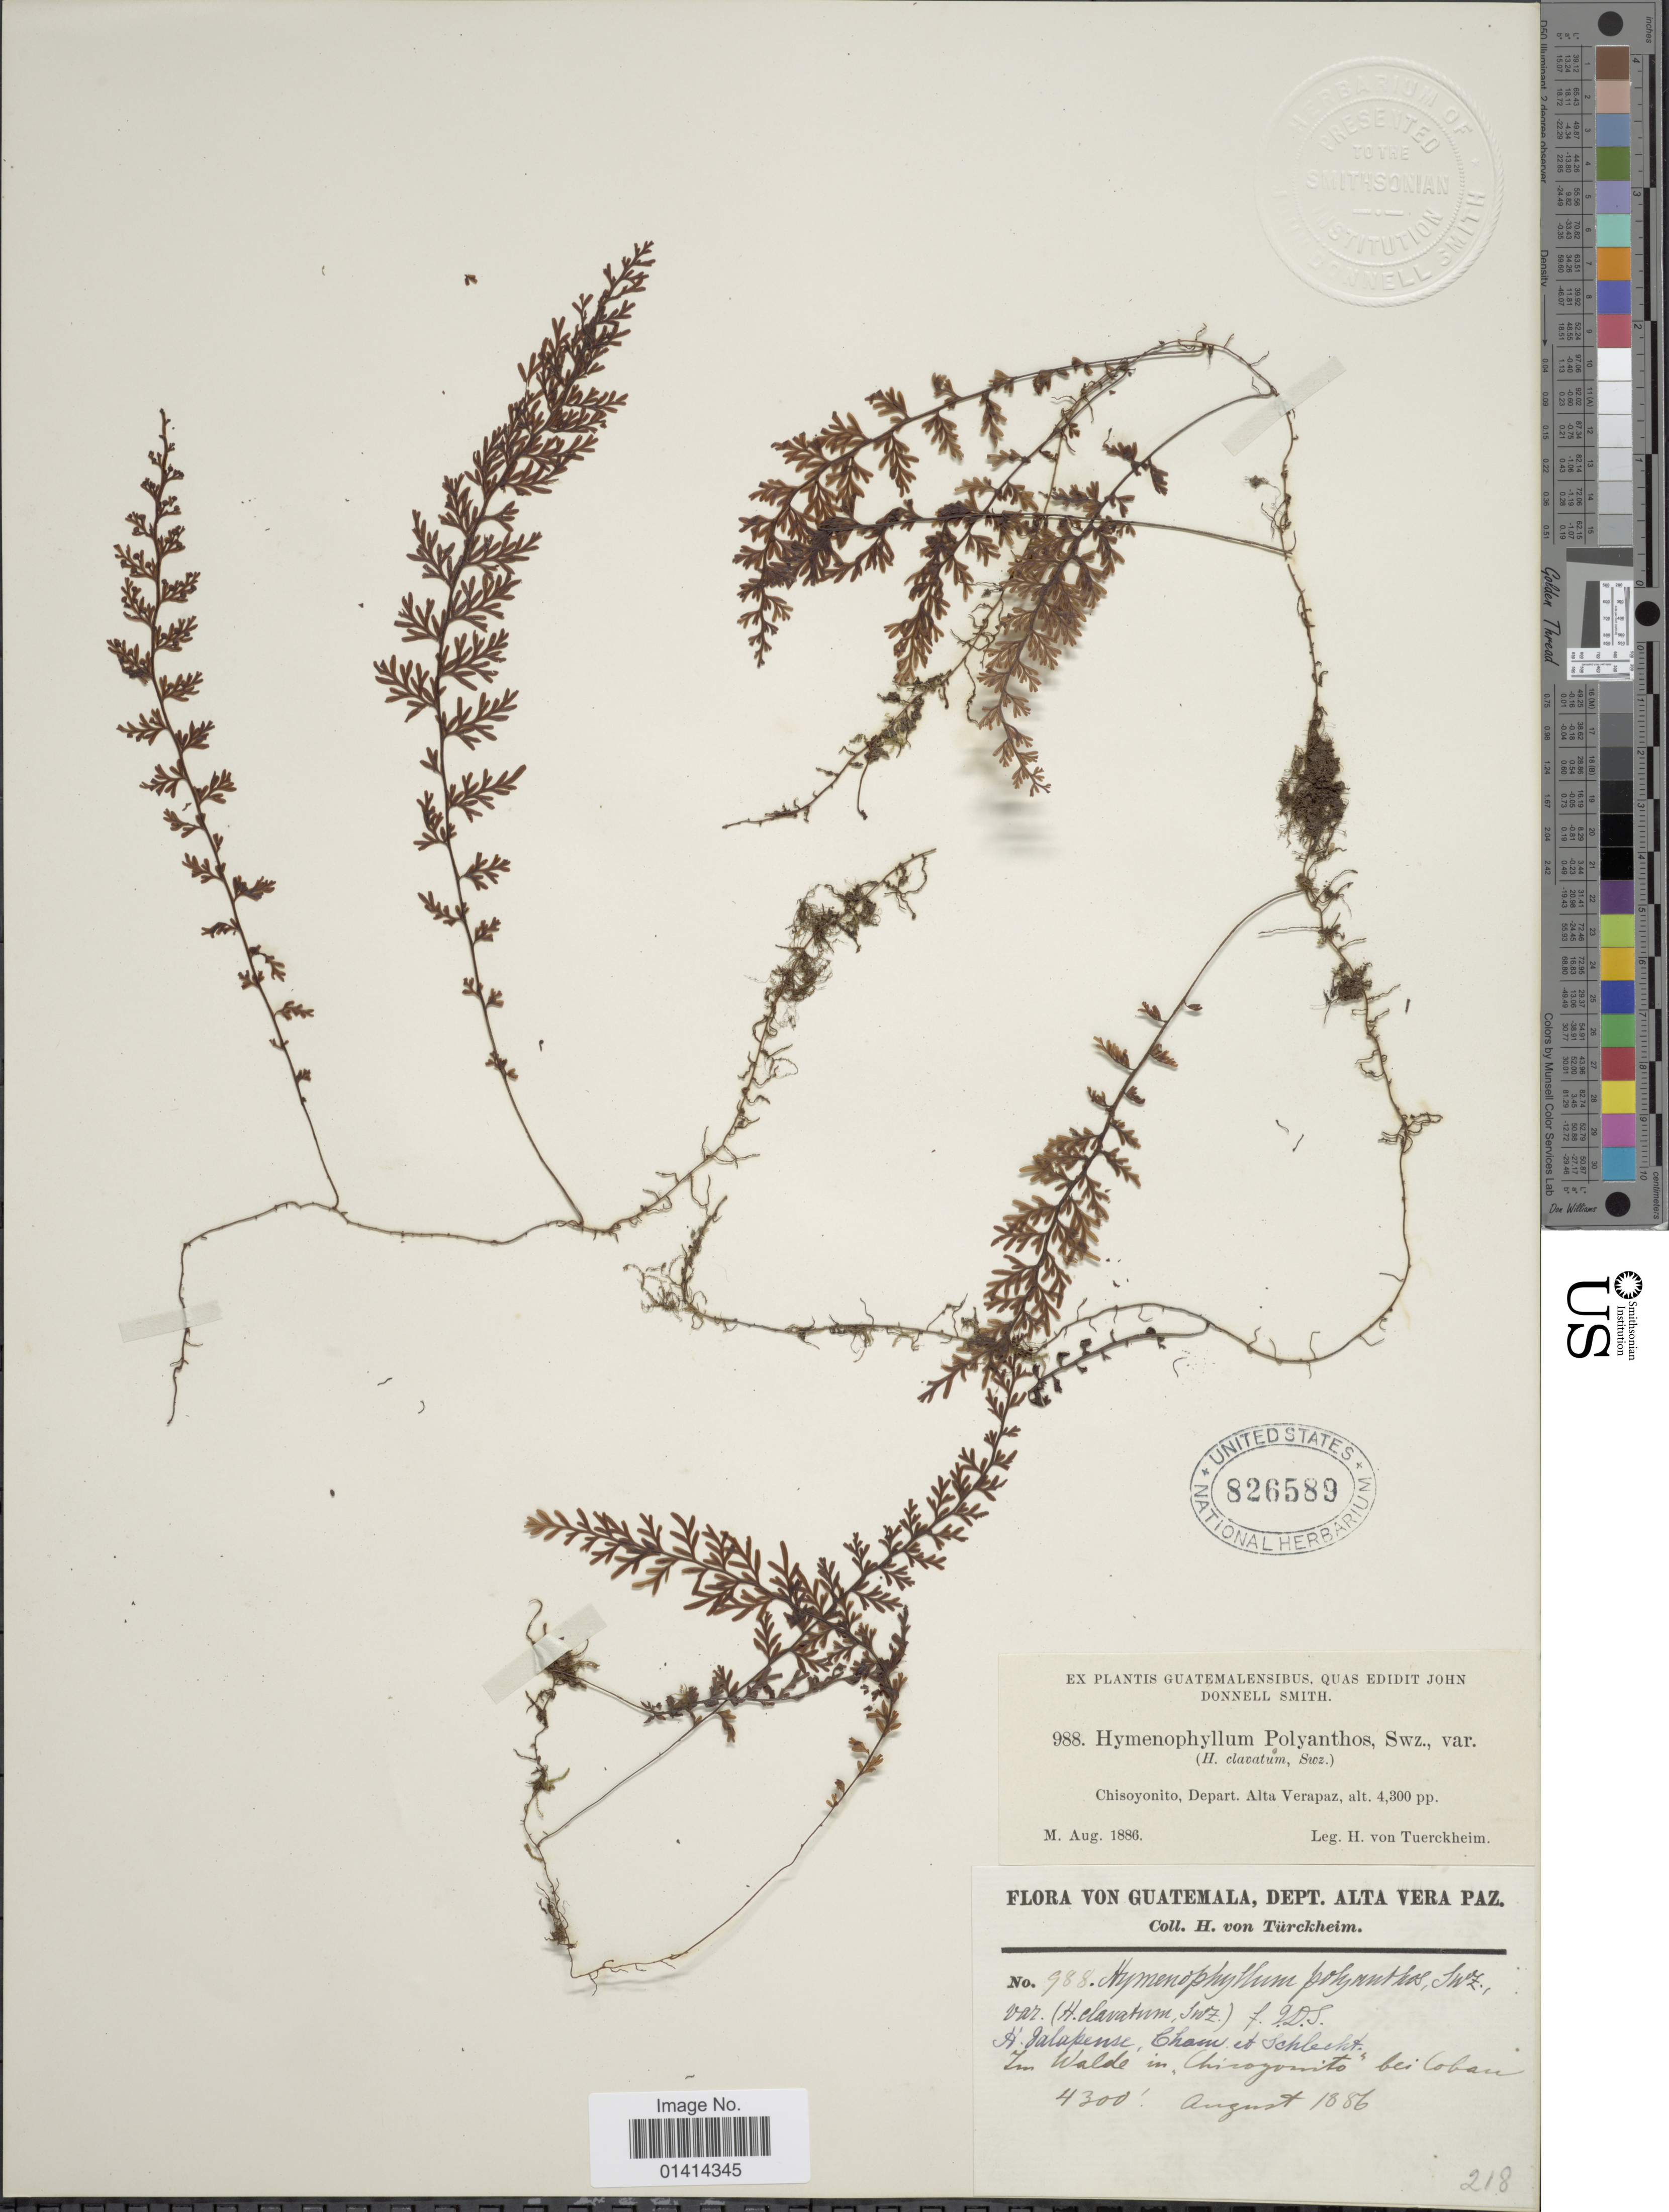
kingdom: Plantae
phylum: Tracheophyta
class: Polypodiopsida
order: Hymenophyllales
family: Hymenophyllaceae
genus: Hymenophyllum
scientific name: Hymenophyllum polyanthos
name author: (Sw.) Sw.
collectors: H. von Türckheim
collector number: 988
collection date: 1886-08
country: Guatemala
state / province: Alta Verapaz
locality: Chisoyonito, Depart Alta Verapaz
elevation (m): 1311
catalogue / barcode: US 826589